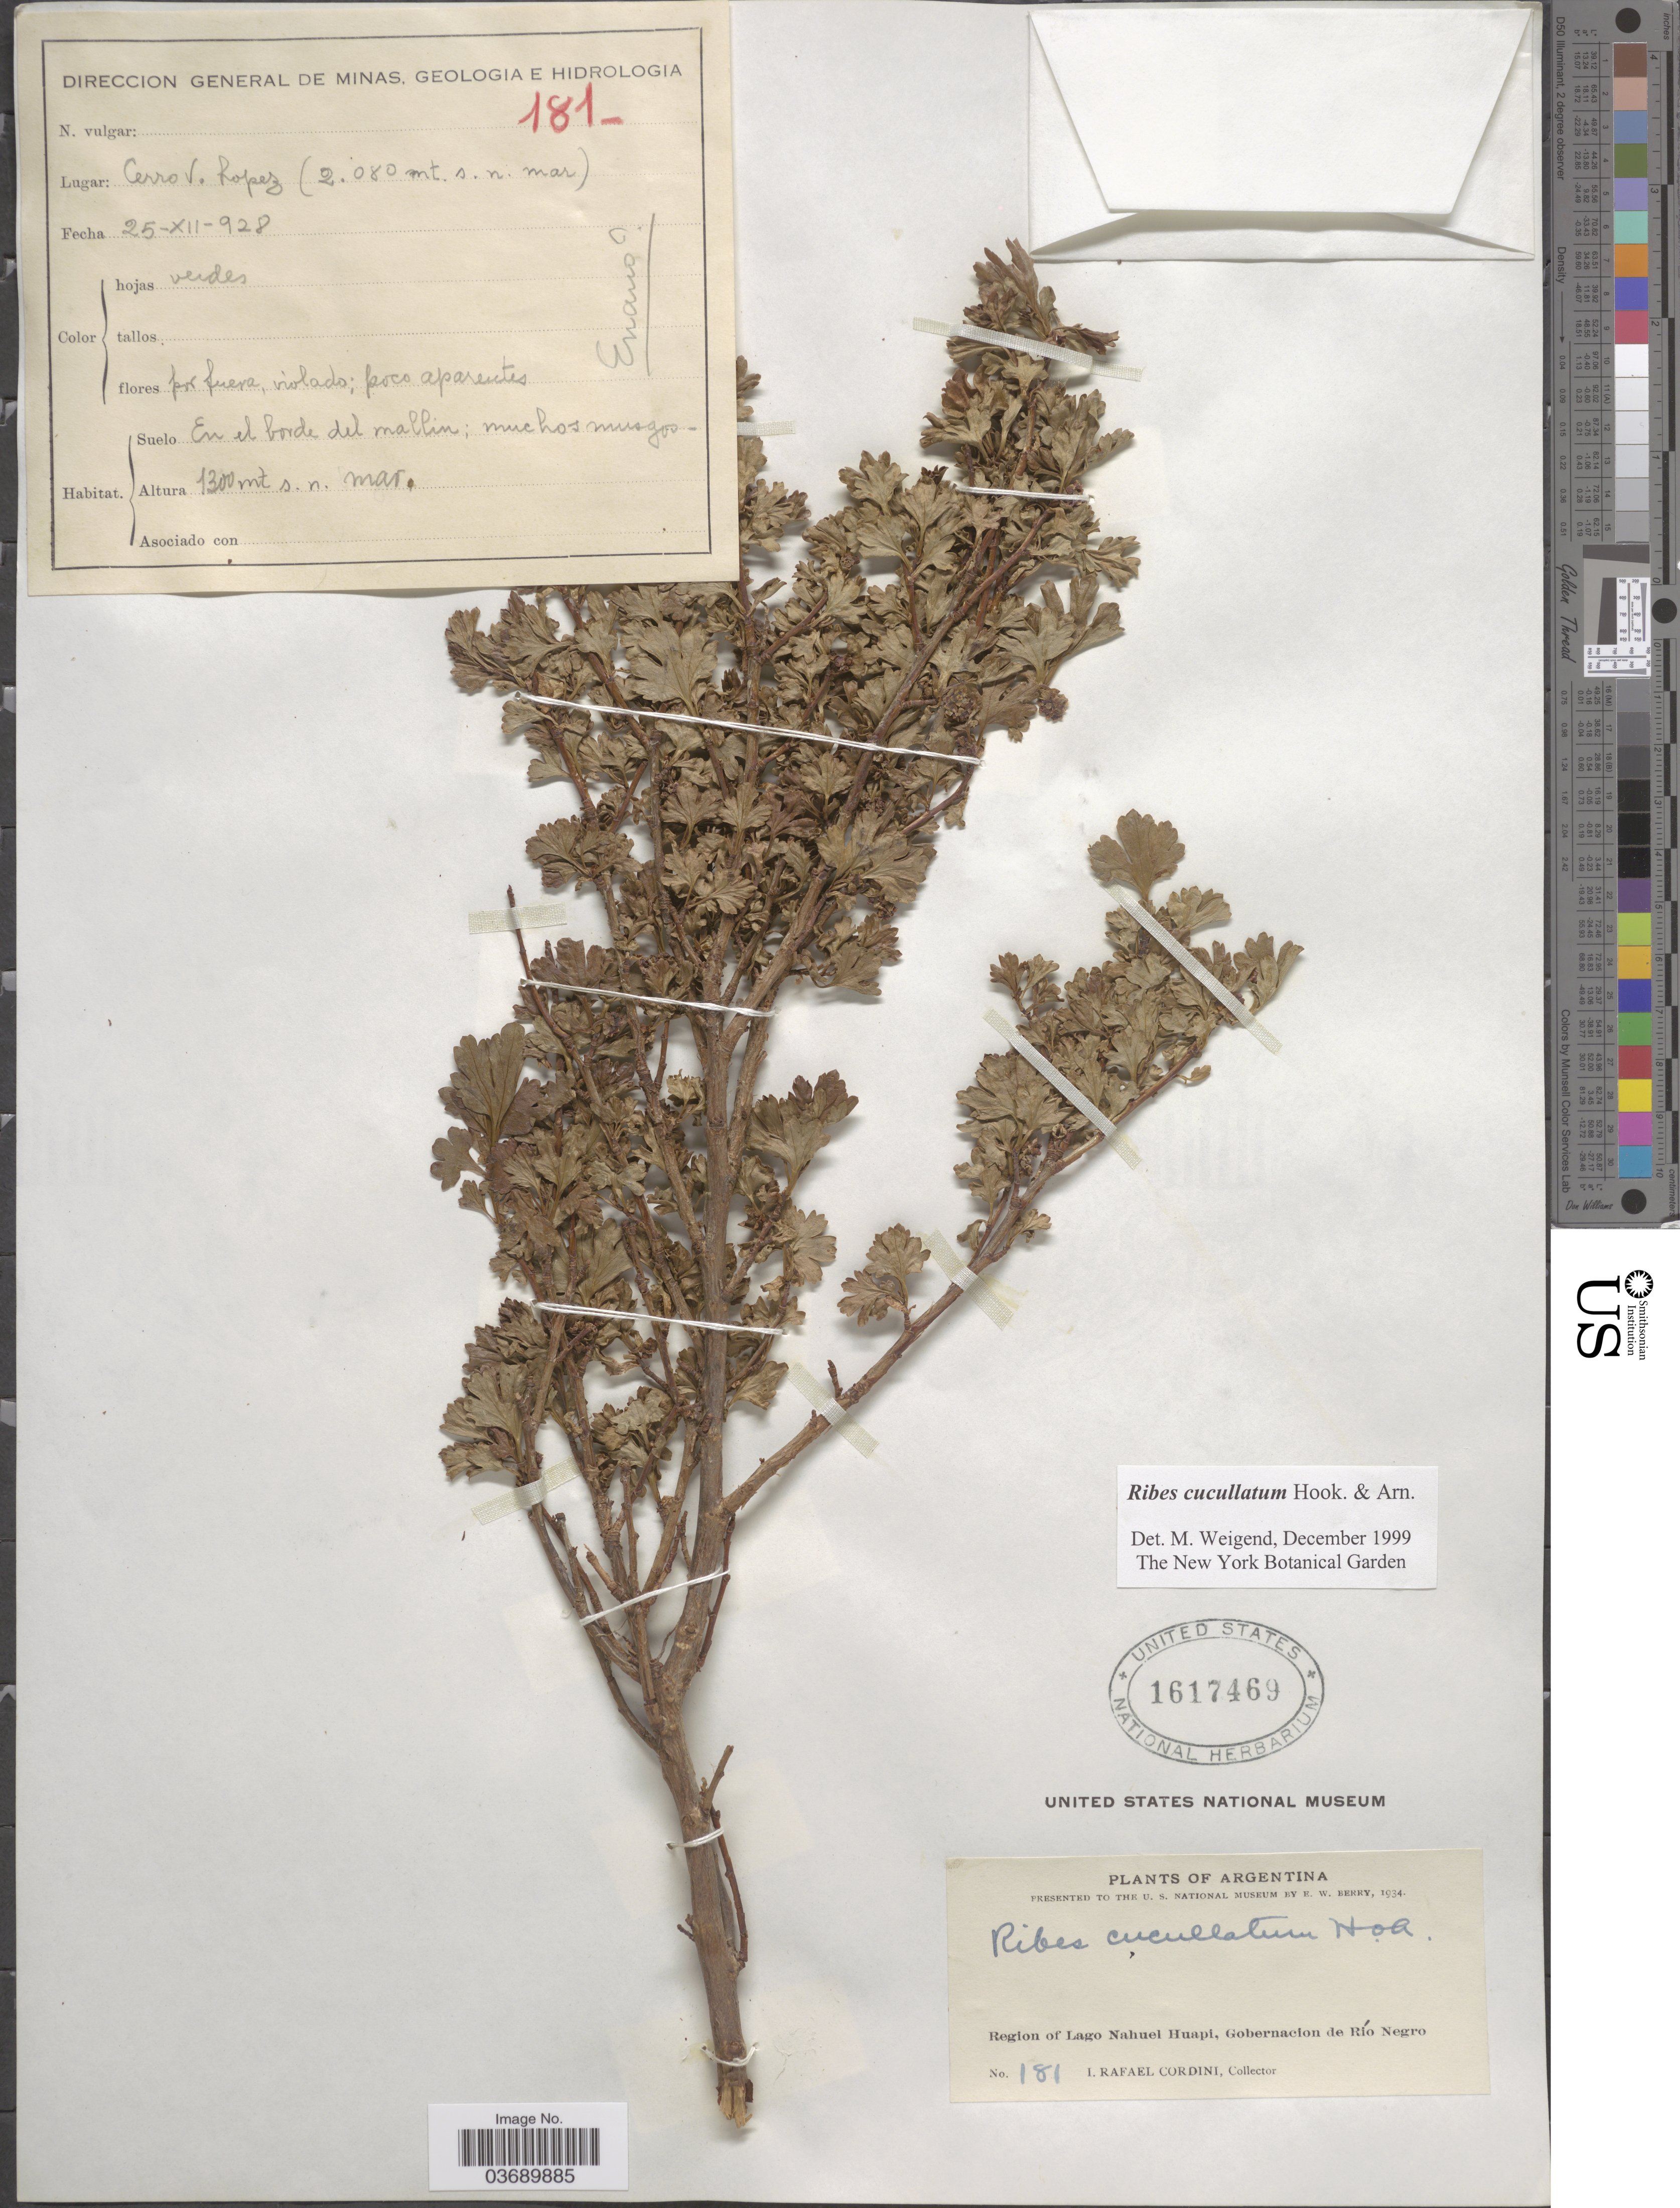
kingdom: Plantae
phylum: Tracheophyta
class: Magnoliopsida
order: Saxifragales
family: Grossulariaceae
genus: Ribes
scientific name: Ribes cucullatum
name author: Hook. & Arn.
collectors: I. Cordini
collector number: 181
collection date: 1928-12-25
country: Argentina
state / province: Rio Negro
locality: Region of Lago Nahuel Huapi, Gobernación de Rio Negro.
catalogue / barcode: US 1617469